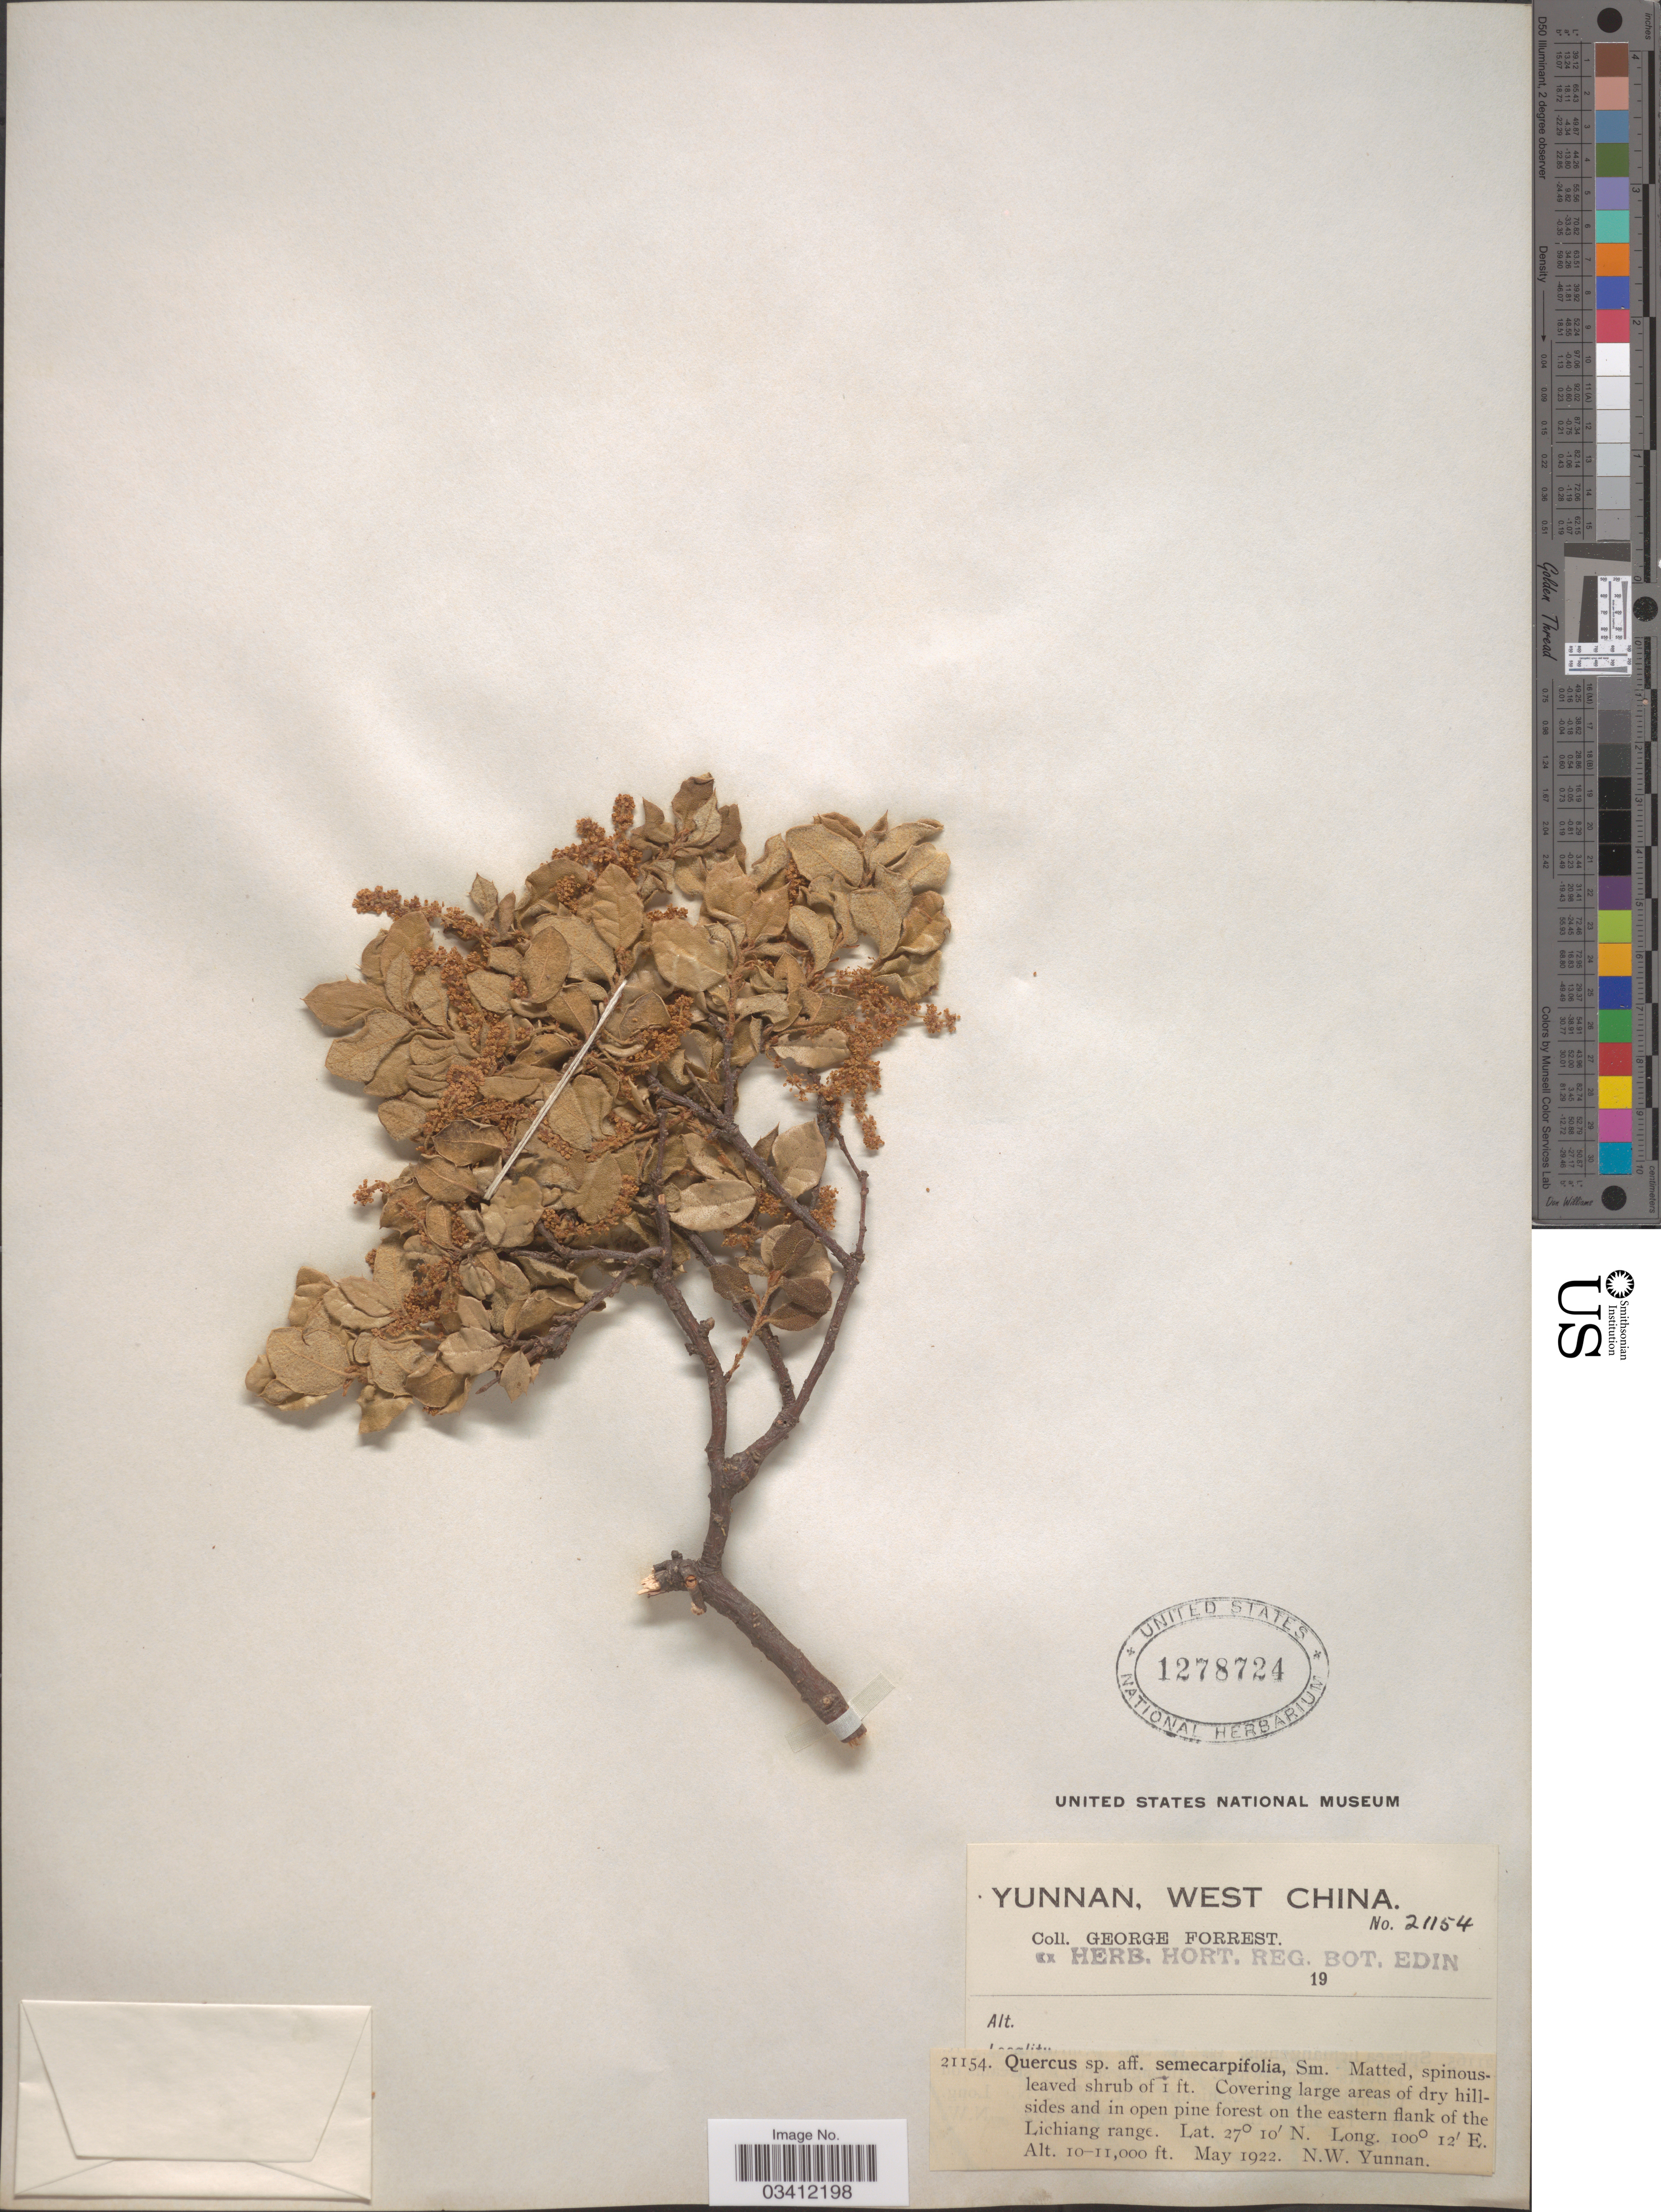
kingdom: Plantae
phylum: Tracheophyta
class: Magnoliopsida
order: Fagales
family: Fagaceae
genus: Quercus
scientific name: Quercus semecarpifolia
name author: Sm.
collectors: G. Forrest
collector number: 21154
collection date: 1922-05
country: China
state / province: Yunnan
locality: West China. Covering large areas of dry hillsides and in open pine forest on the eastern flank of the Lichiang range. N.W. Yunnan.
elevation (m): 3048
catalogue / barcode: US 1278724